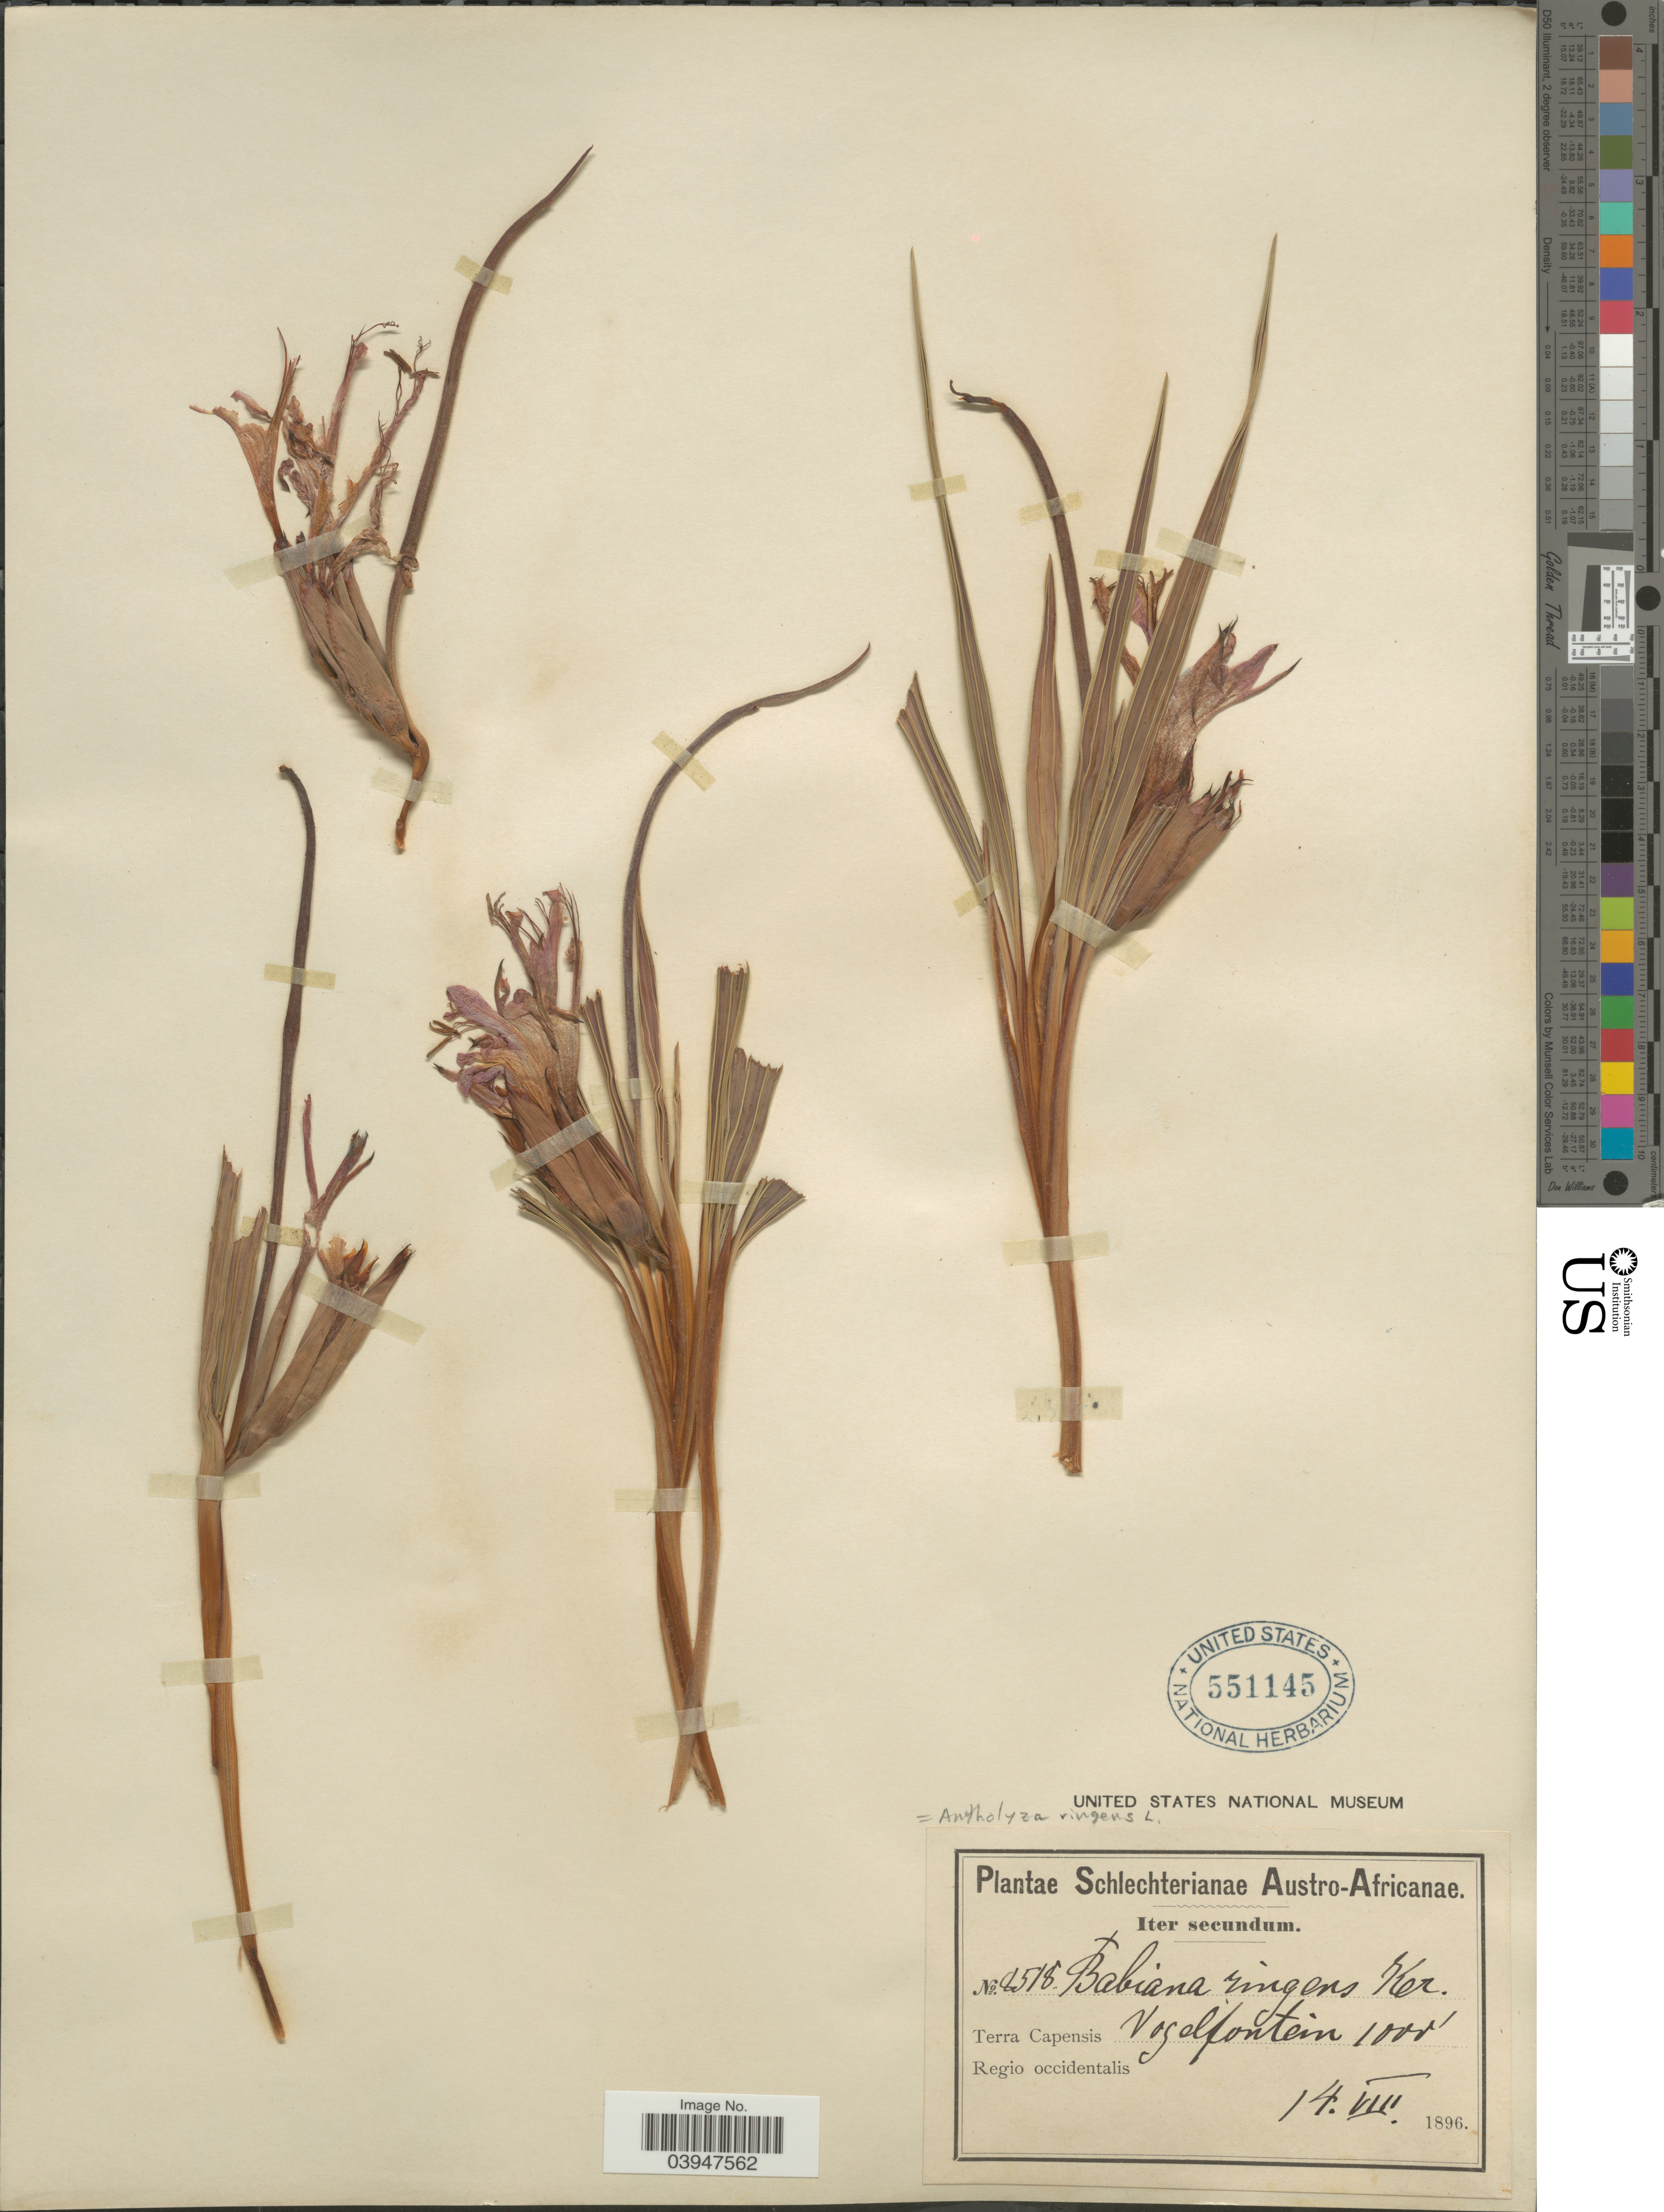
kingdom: Plantae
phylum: Tracheophyta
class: Liliopsida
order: Asparagales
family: Iridaceae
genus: Babiana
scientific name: Babiana ringens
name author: Ker Gawl.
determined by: Strong, Mark T., (BOT), Smithsonian Institution - National Museum of Natural History (UNITED STATES)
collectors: Schlechter, --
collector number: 6518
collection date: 1896-08-14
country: South Africa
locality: Austro-Africanae. Terra Capensis Vogelfontein. Regio occidentalis.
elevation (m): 305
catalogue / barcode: US 551145